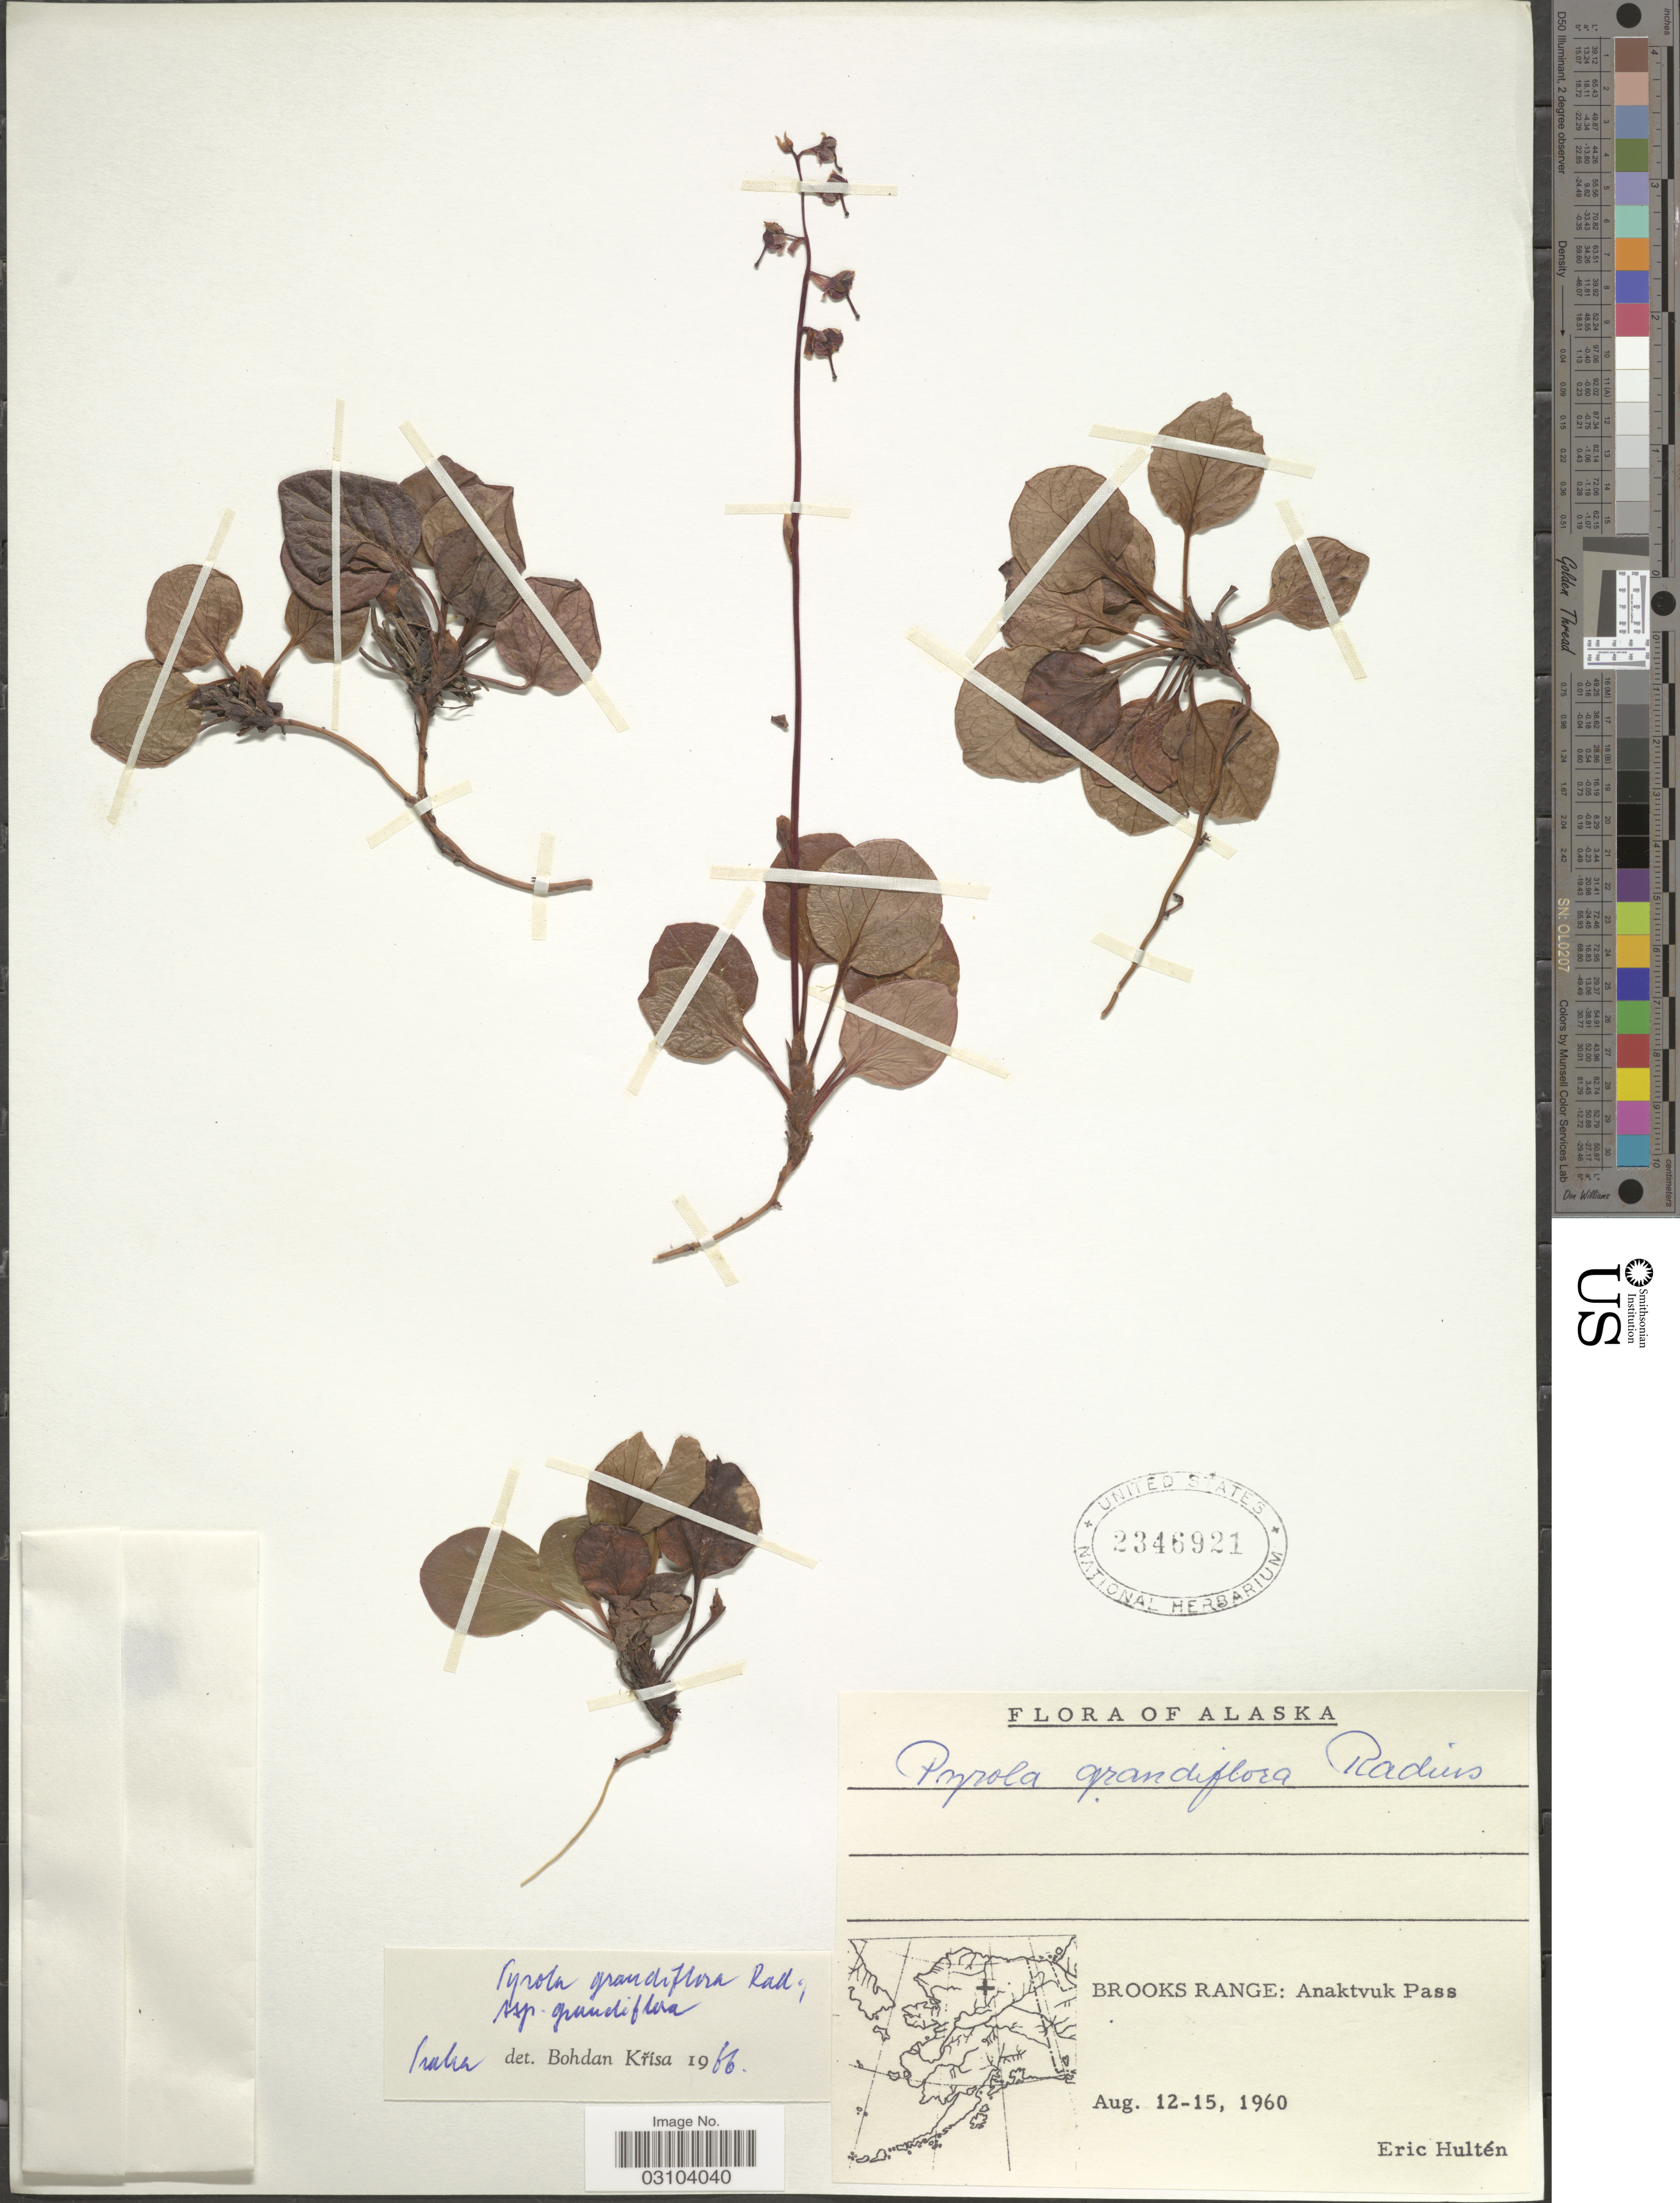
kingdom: Plantae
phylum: Tracheophyta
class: Magnoliopsida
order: Ericales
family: Ericaceae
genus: Pyrola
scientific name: Pyrola grandiflora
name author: Radius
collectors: E. G. Hultén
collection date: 1960-08-12/1960-08-15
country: United States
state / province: Alaska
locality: Brooks Range: Anaktvuk Pass.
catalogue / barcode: US 2346921